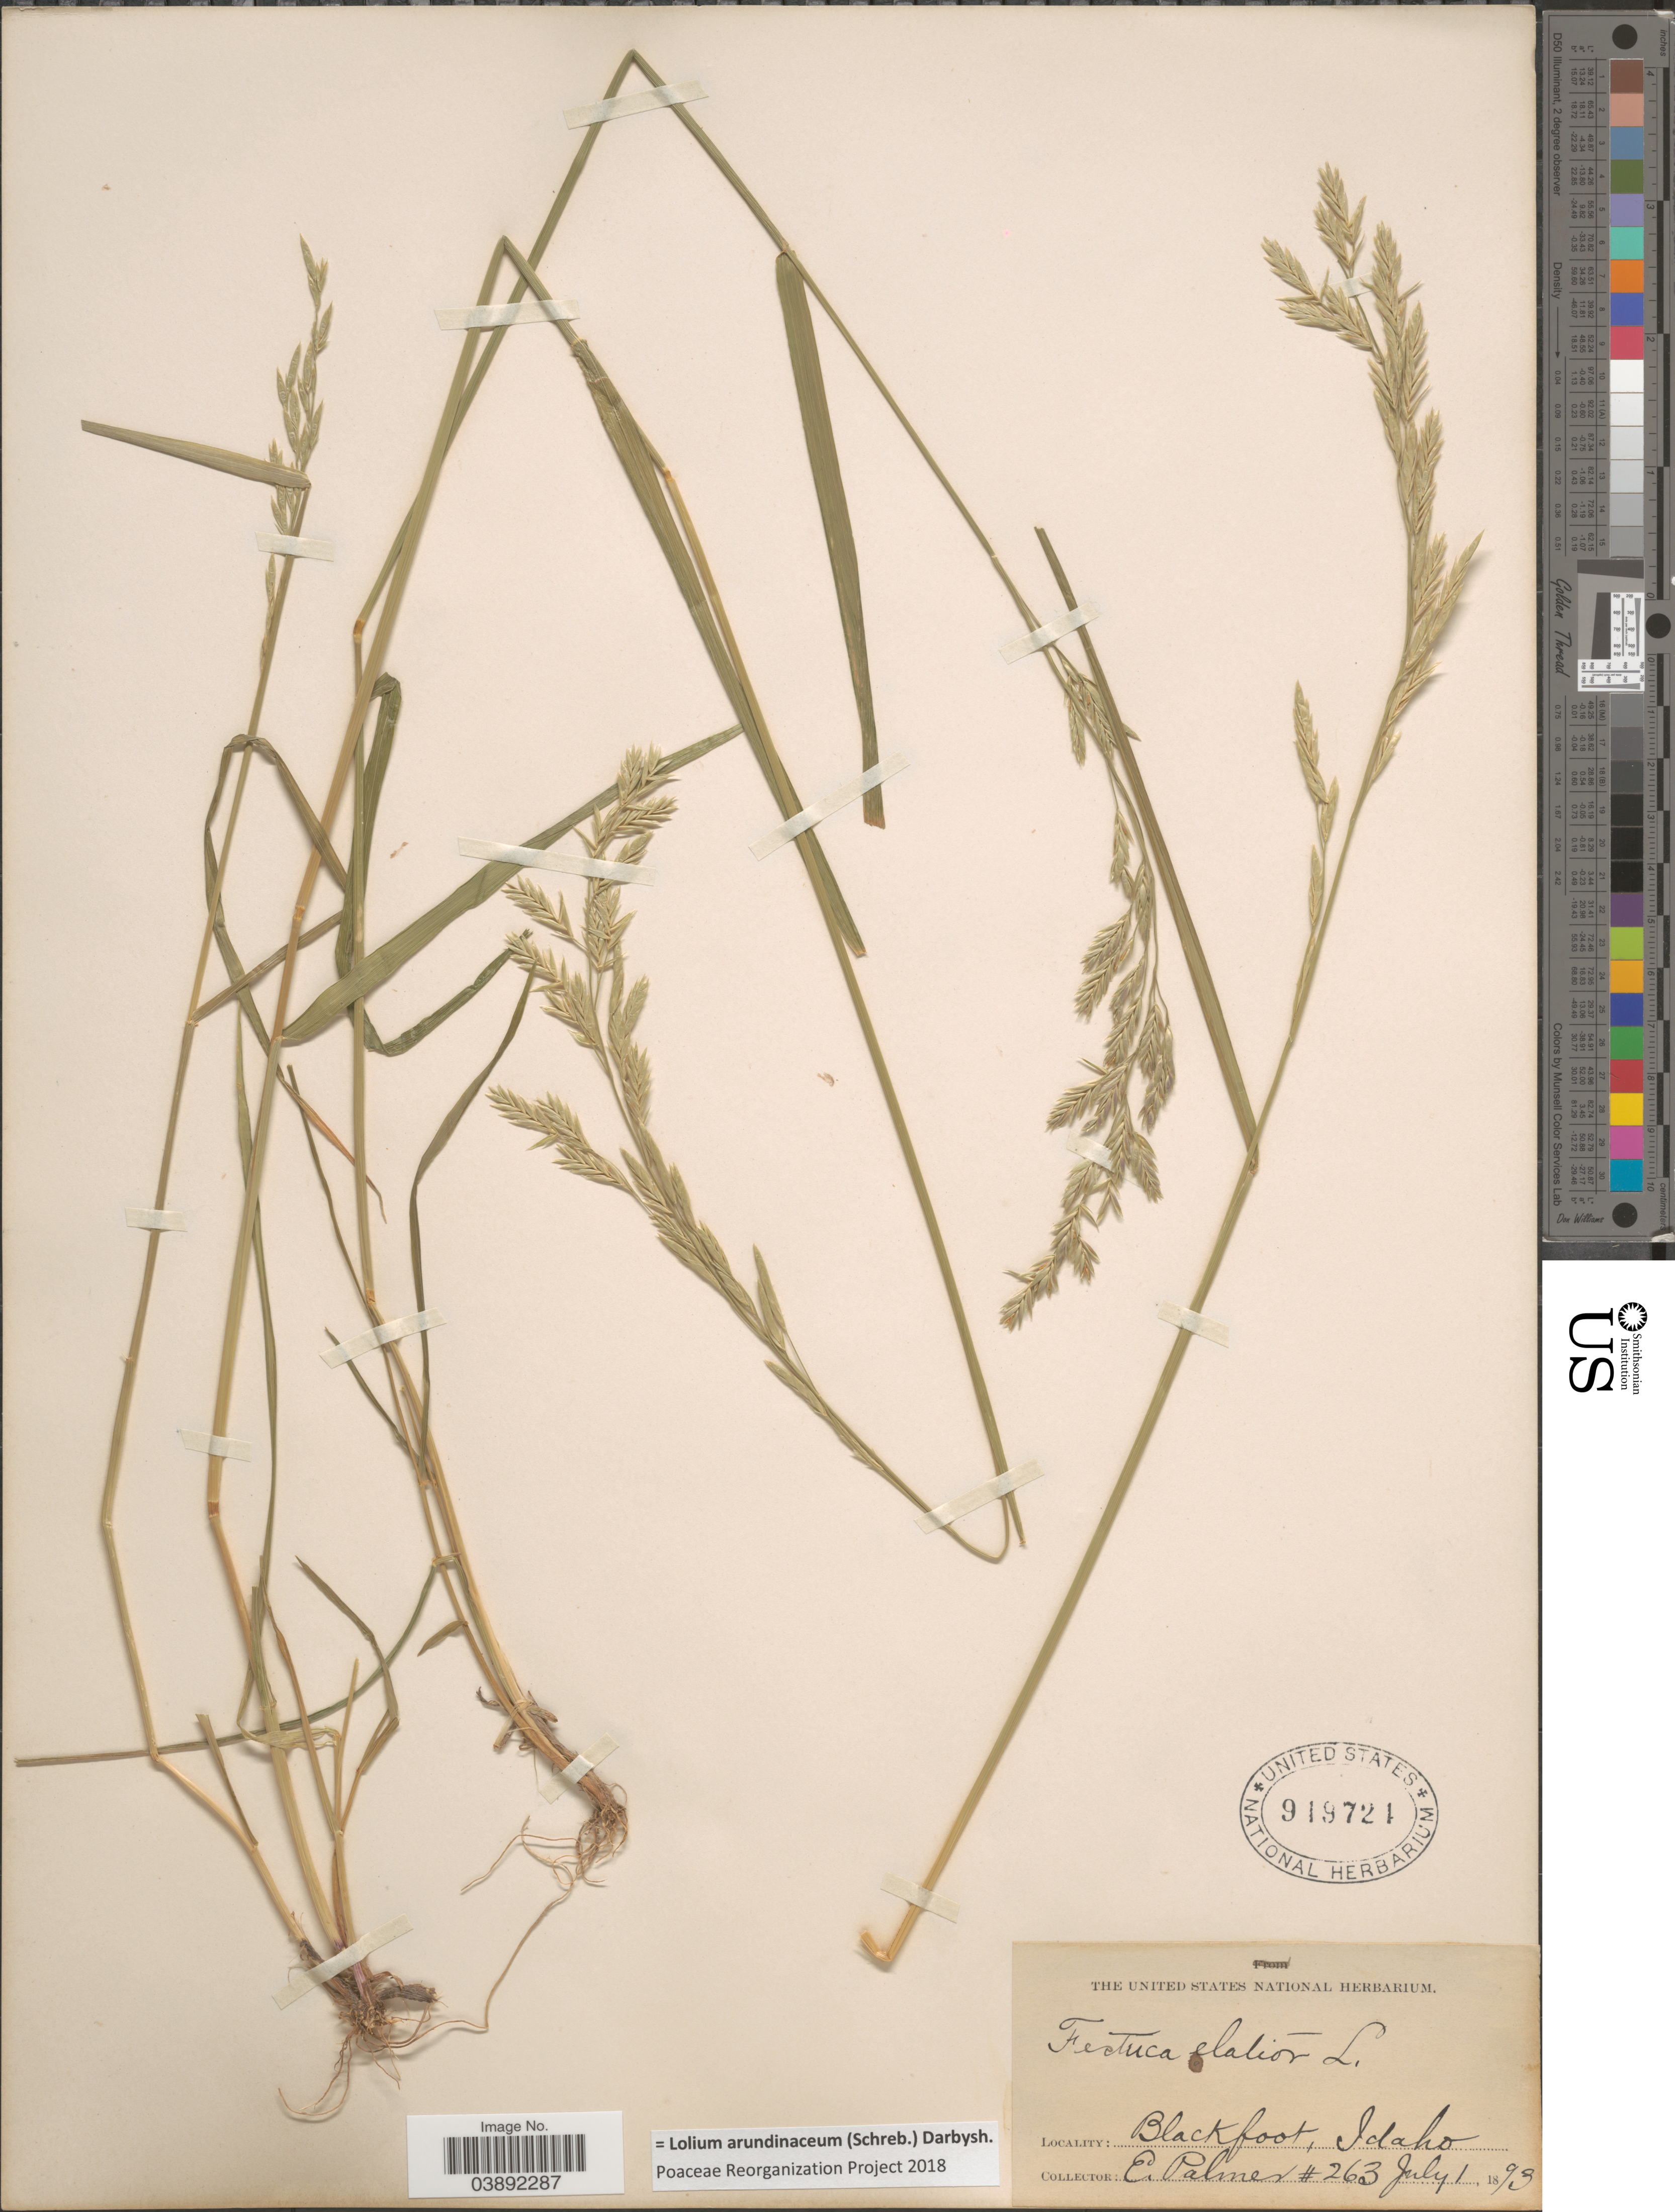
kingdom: Plantae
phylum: Tracheophyta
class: Liliopsida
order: Poales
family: Poaceae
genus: Lolium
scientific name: Lolium arundinaceum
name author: (Schreb.) Darbysh.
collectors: E. Palmer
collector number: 263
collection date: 1893-07-01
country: United States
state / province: Idaho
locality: Blackfoot.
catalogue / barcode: US 919724